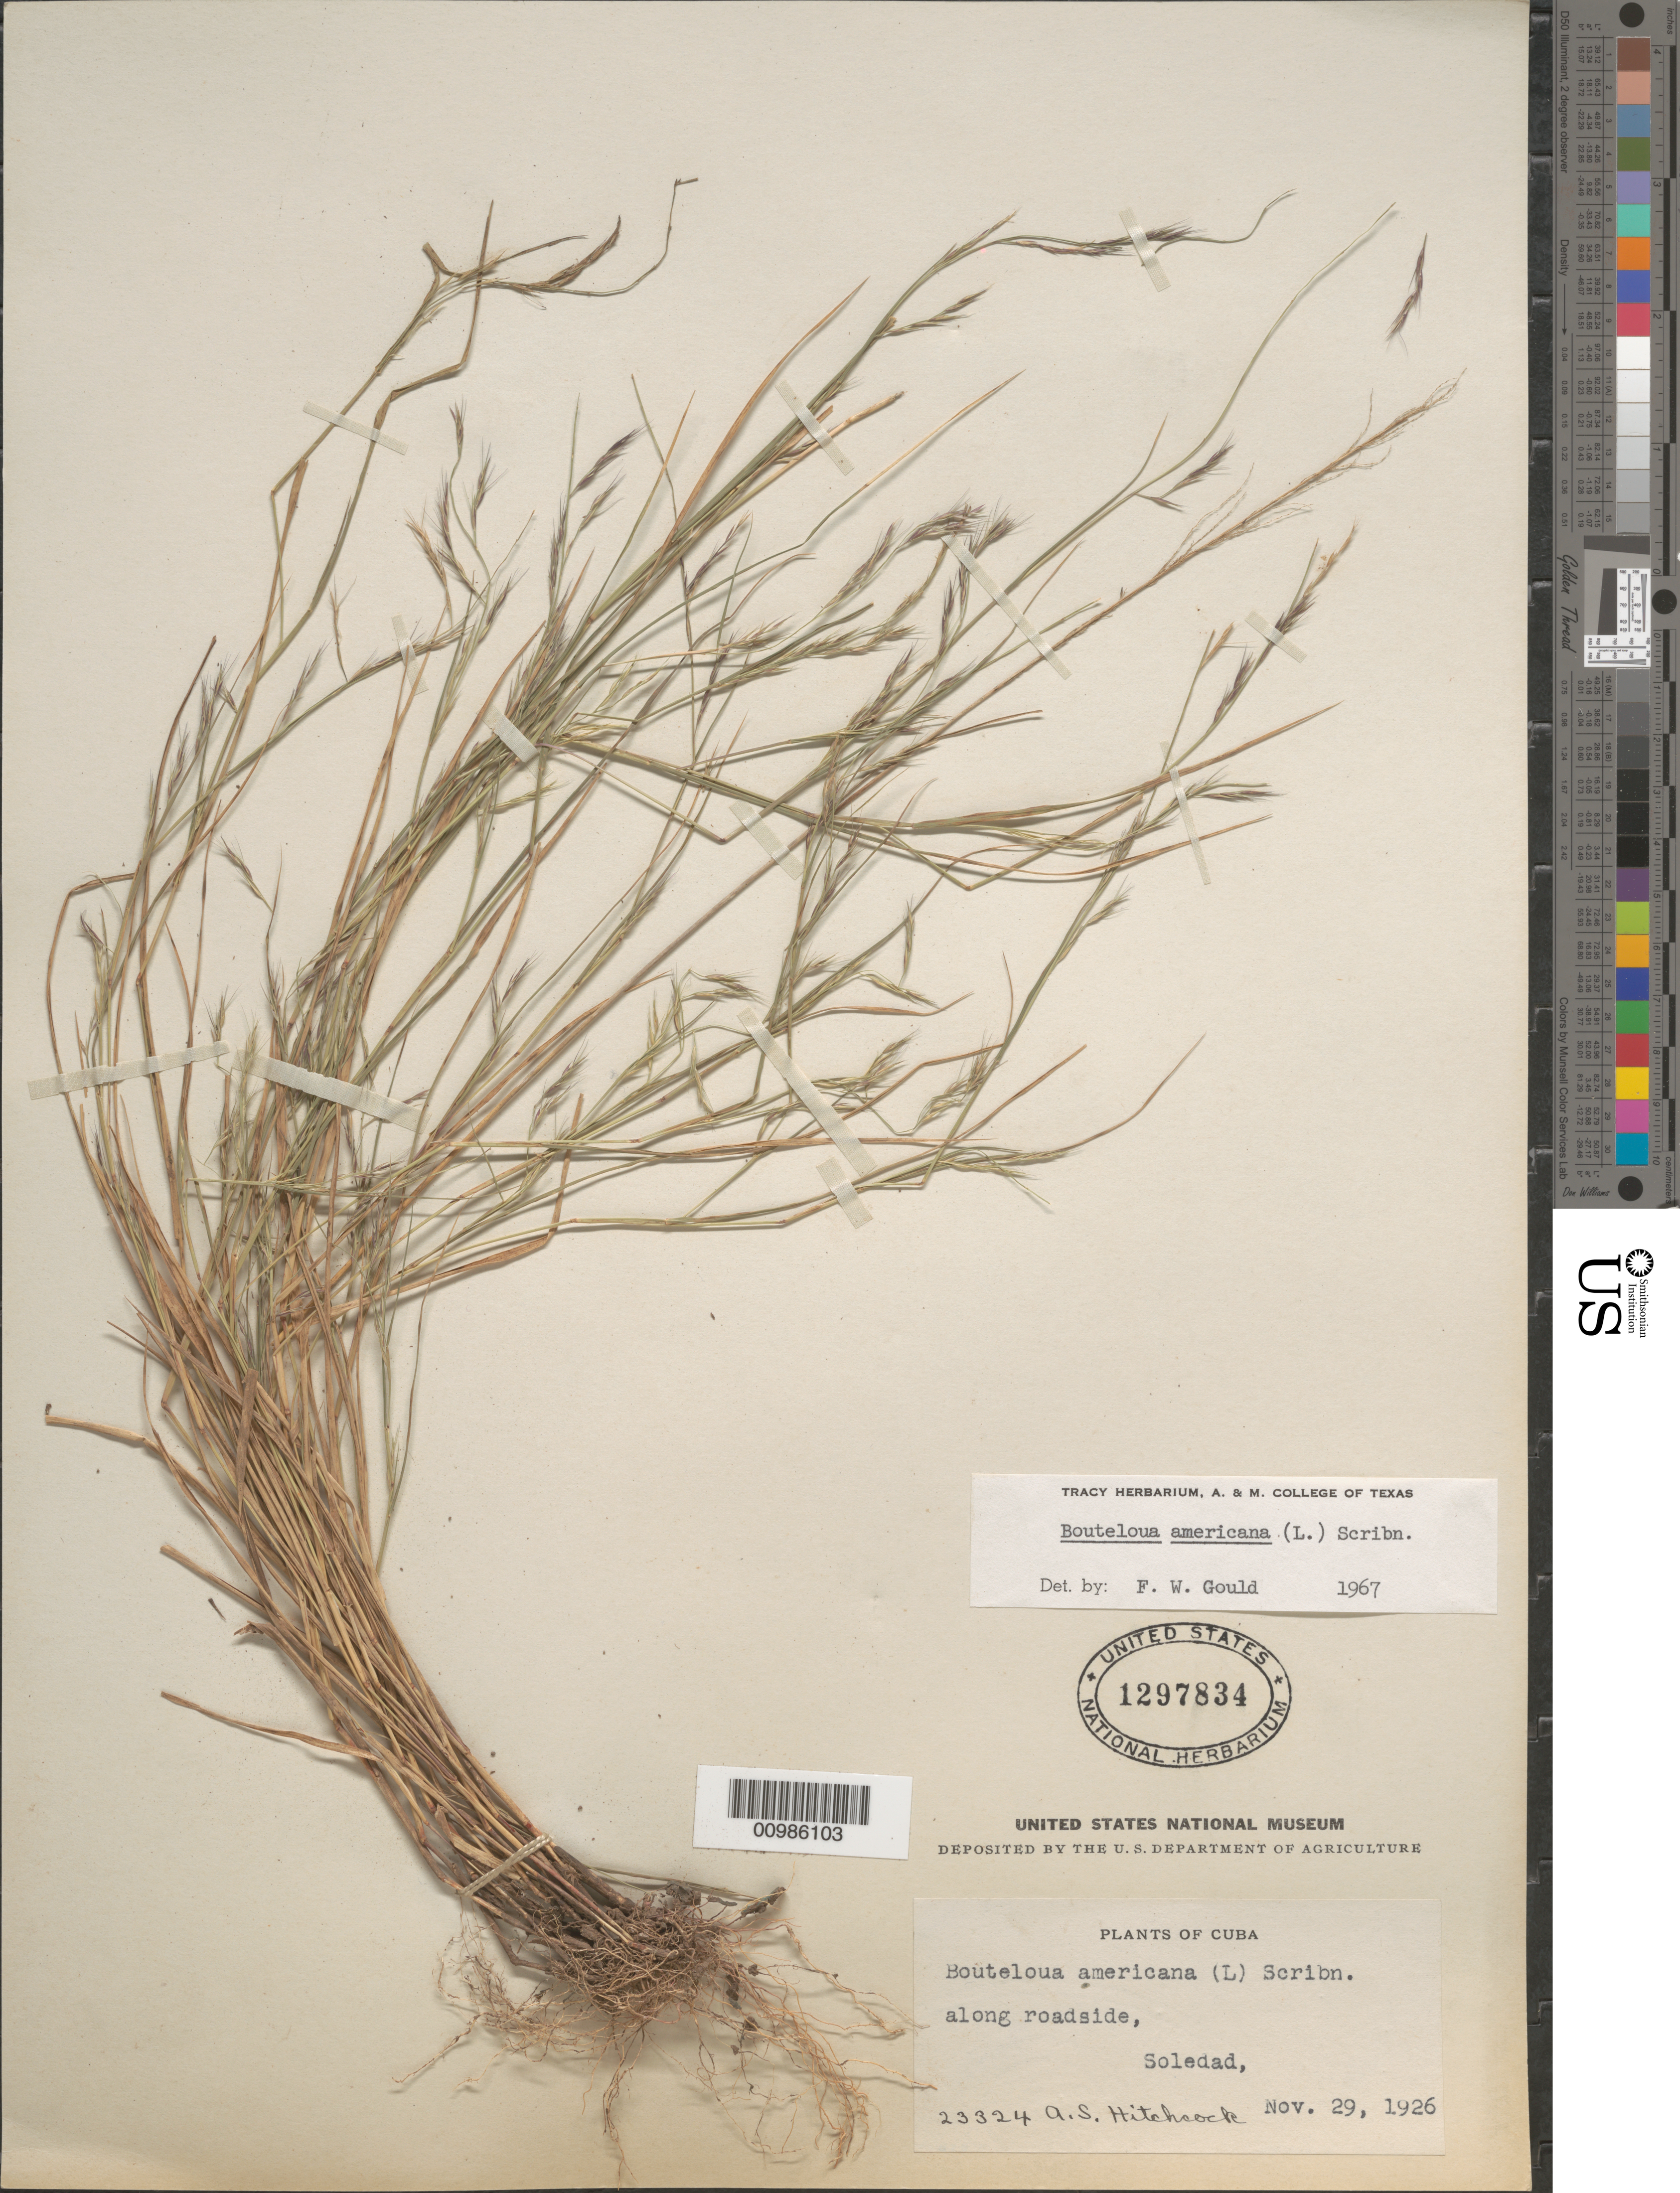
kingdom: Plantae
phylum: Tracheophyta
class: Liliopsida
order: Poales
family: Poaceae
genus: Bouteloua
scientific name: Bouteloua americana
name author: (L.) Scribn.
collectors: A. S. Hitchcock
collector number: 23324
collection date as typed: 29 Nov 1926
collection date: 1926-11-29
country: Cuba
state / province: Cienfuegos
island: Cuba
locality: Soledad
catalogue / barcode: US 1297834